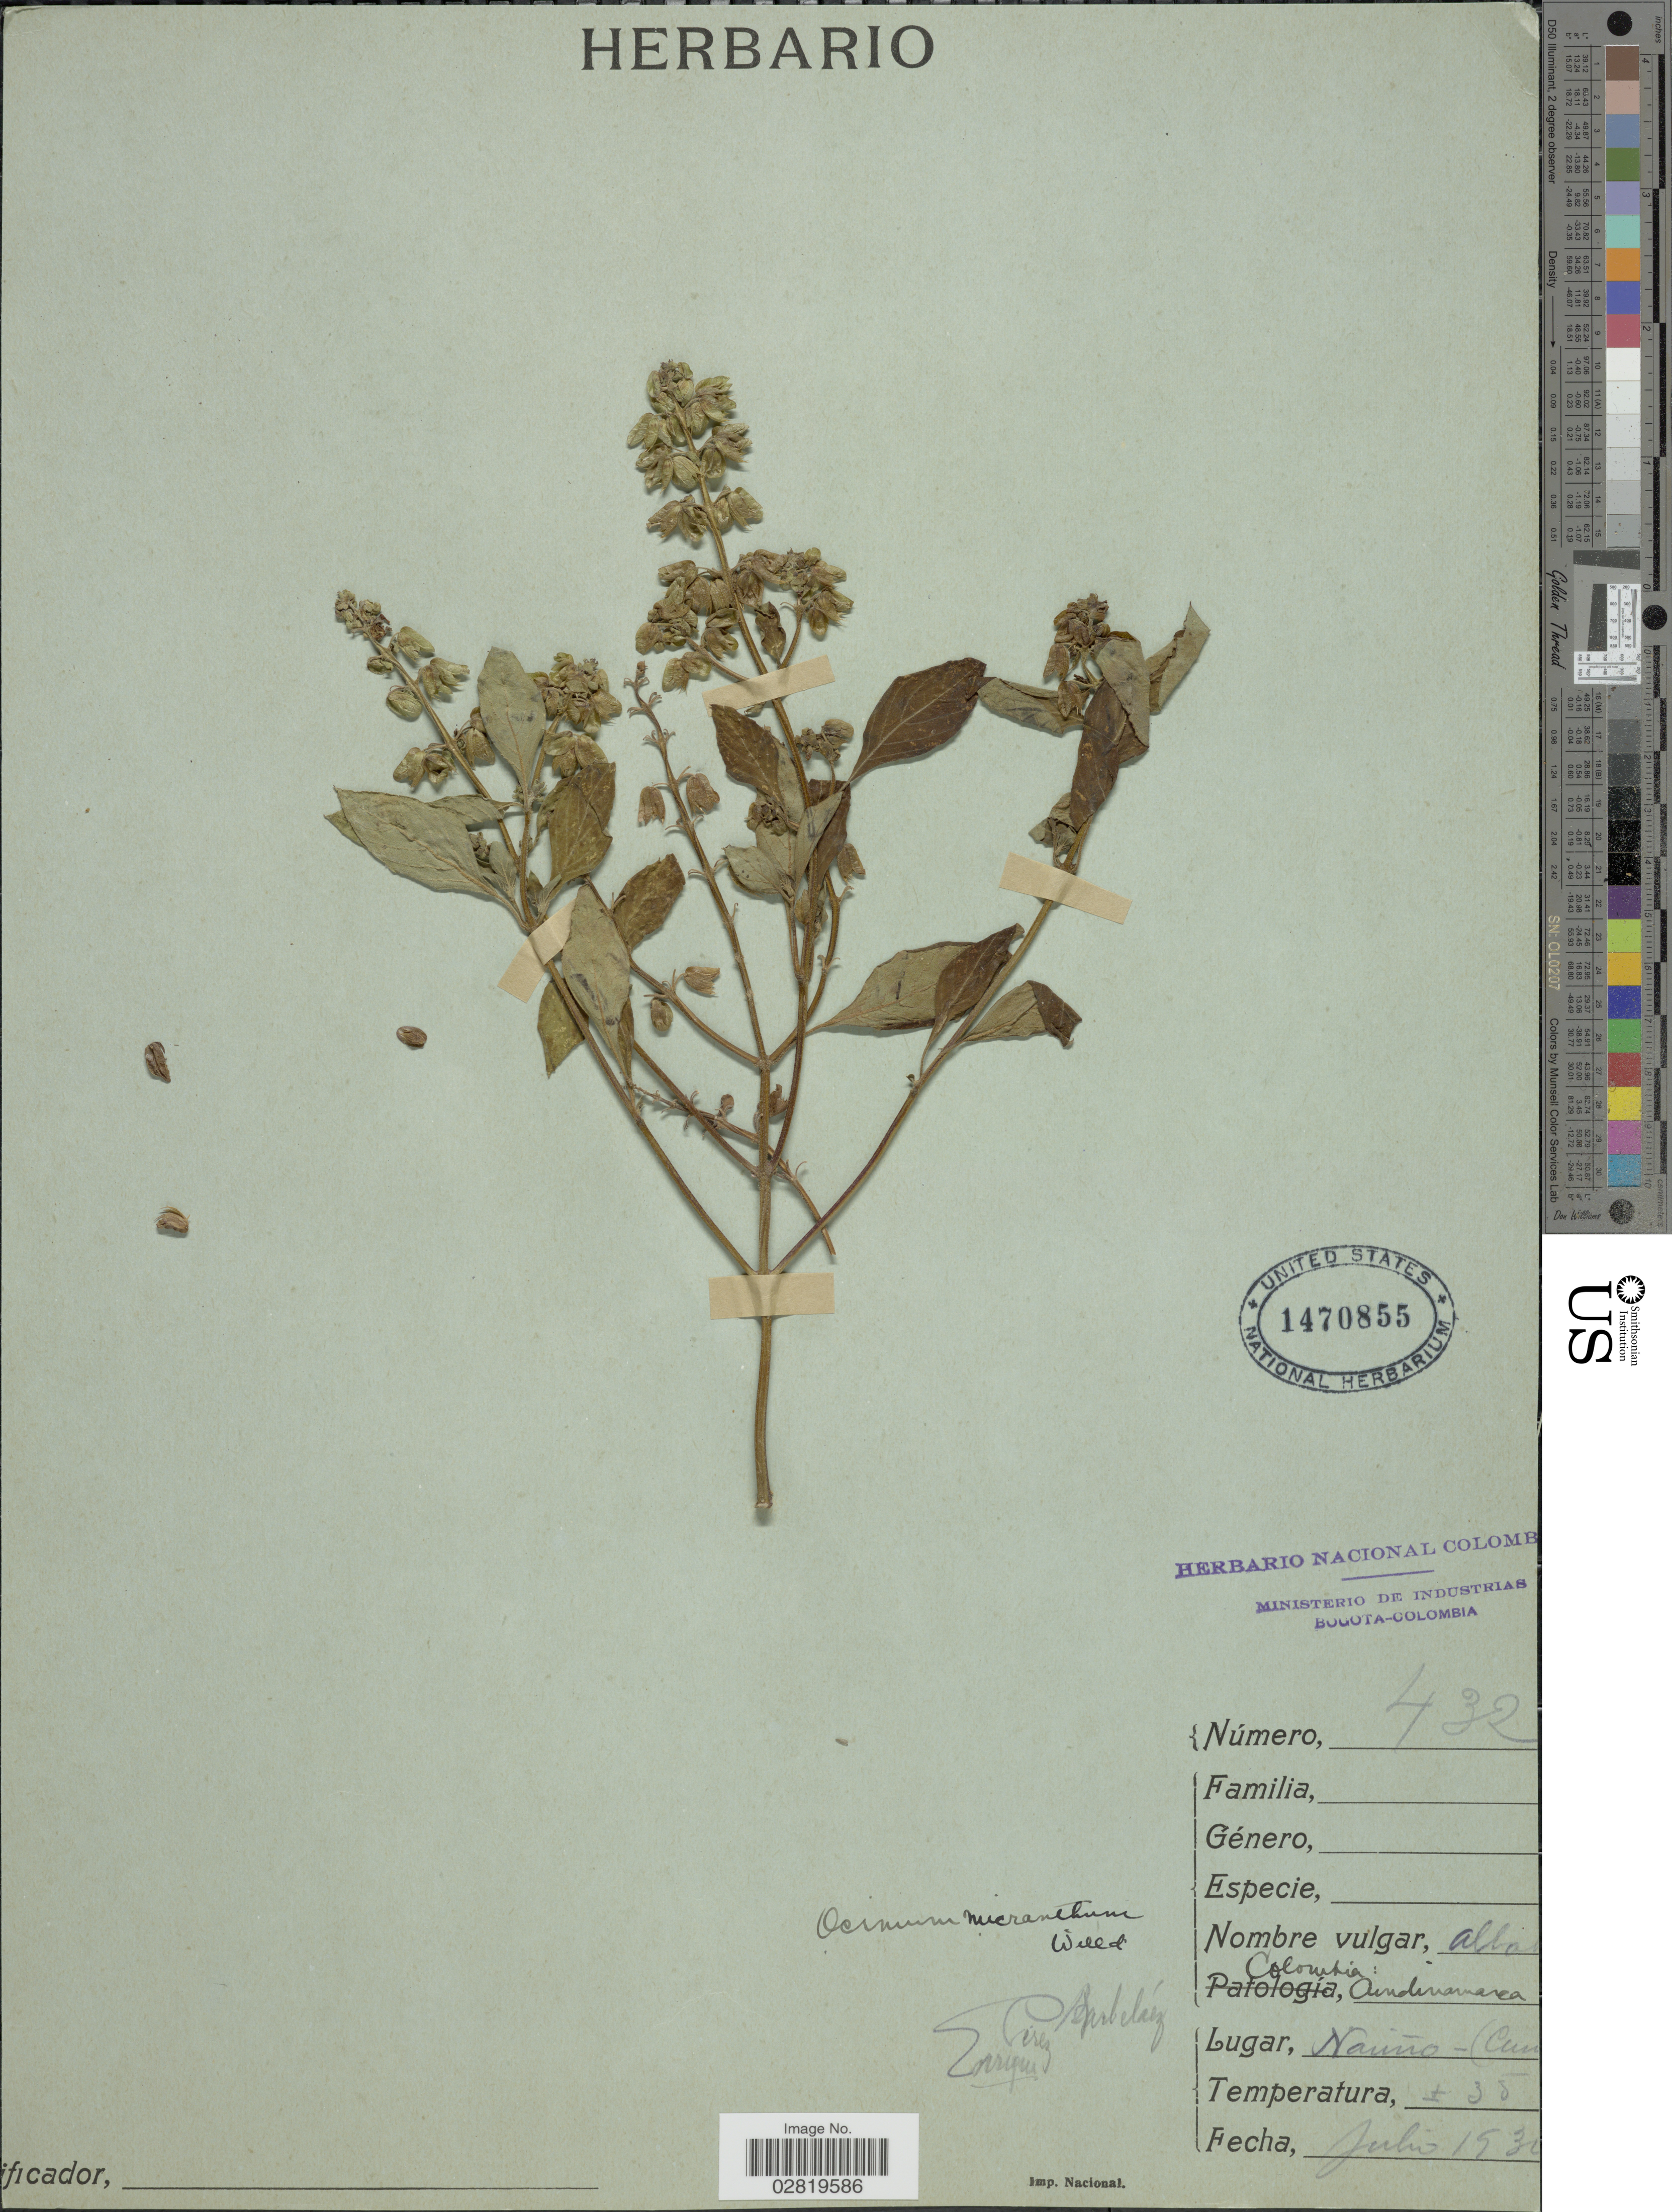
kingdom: Plantae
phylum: Tracheophyta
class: Magnoliopsida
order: Lamiales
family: Lamiaceae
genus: Ocimum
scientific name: Ocimum micranthum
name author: Willd.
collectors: E. Pérez Arbeláez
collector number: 432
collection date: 1930-07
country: Colombia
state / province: Cundinamarca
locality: Nariño - (Cun [illegible text]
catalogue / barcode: US 1470855